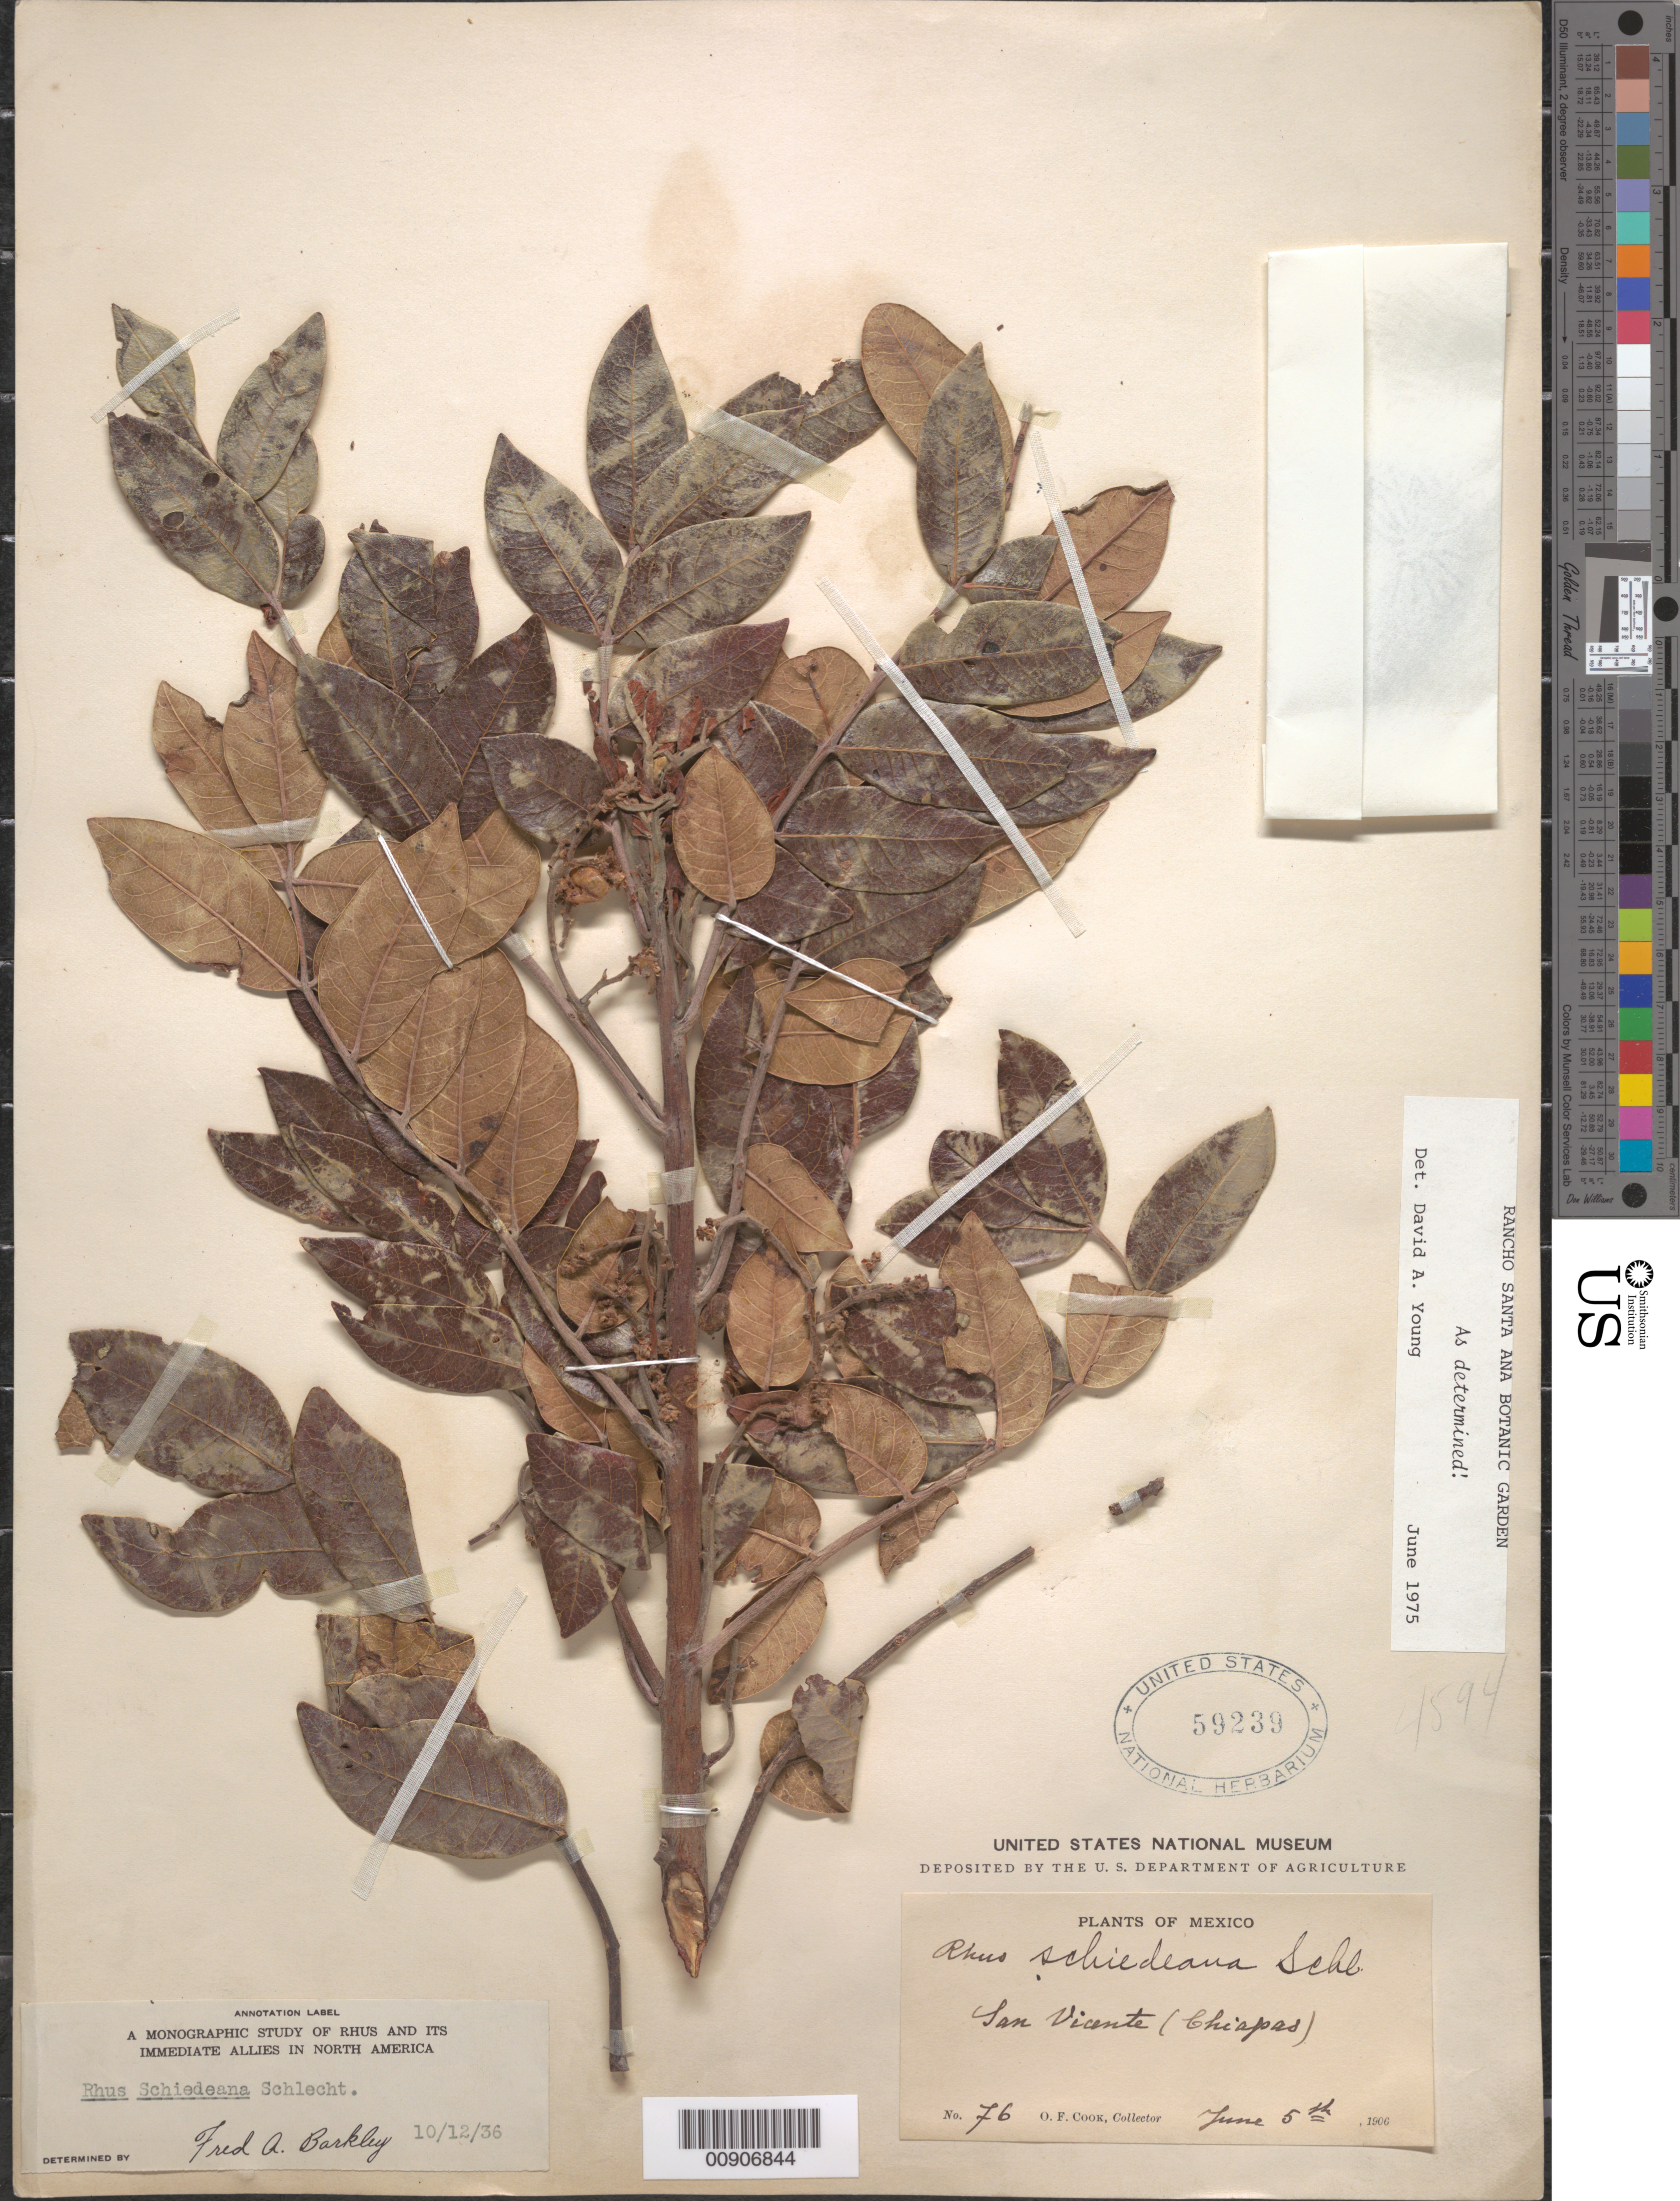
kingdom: Plantae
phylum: Tracheophyta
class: Magnoliopsida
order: Sapindales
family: Anacardiaceae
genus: Rhus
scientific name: Rhus schiedeana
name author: Schltdl.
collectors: O. F. Cook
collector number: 76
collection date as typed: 05 Jun 1906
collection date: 1906-06-05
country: Mexico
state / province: Chiapas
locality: San Vicente (Chiapas).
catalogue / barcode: US 59239